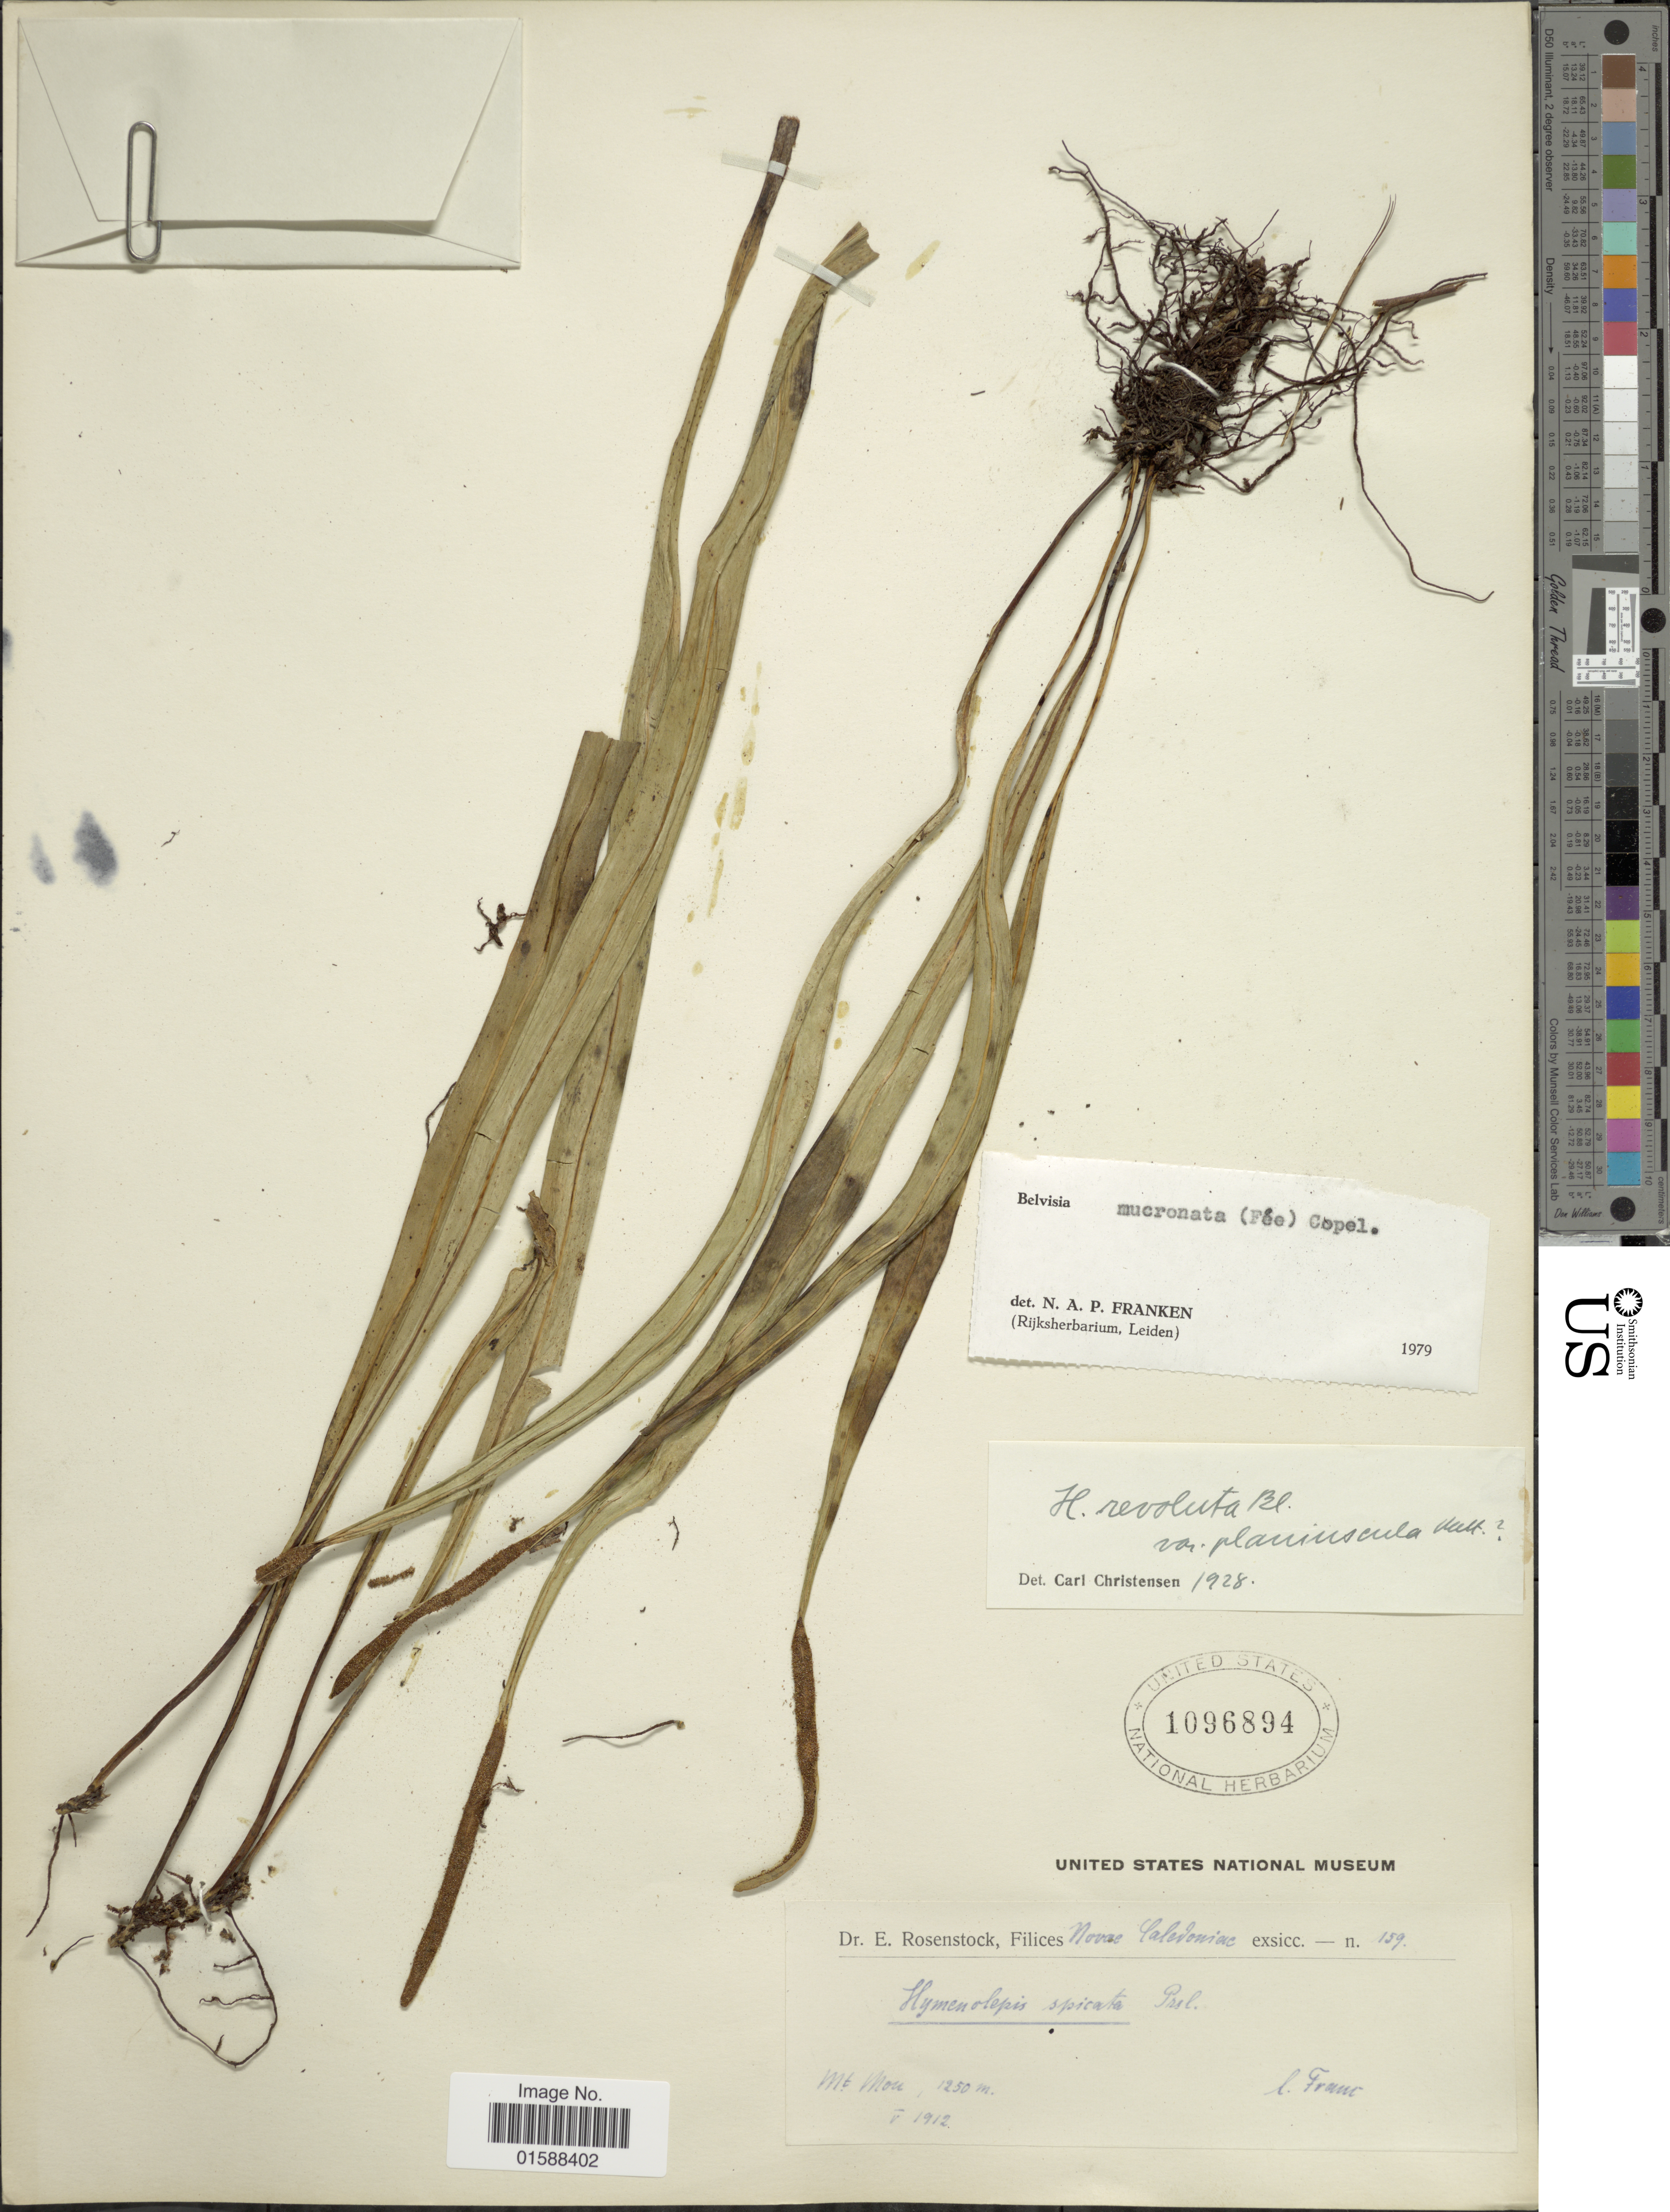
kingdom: Plantae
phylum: Tracheophyta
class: Polypodiopsida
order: Polypodiales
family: Polypodiaceae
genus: Lepisorus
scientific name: Lepisorus mucronatus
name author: (Fée) Li S. Wang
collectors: Franc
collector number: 159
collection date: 1912-05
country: New Caledonia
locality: Mt. Mou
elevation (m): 1250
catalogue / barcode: US 1096894